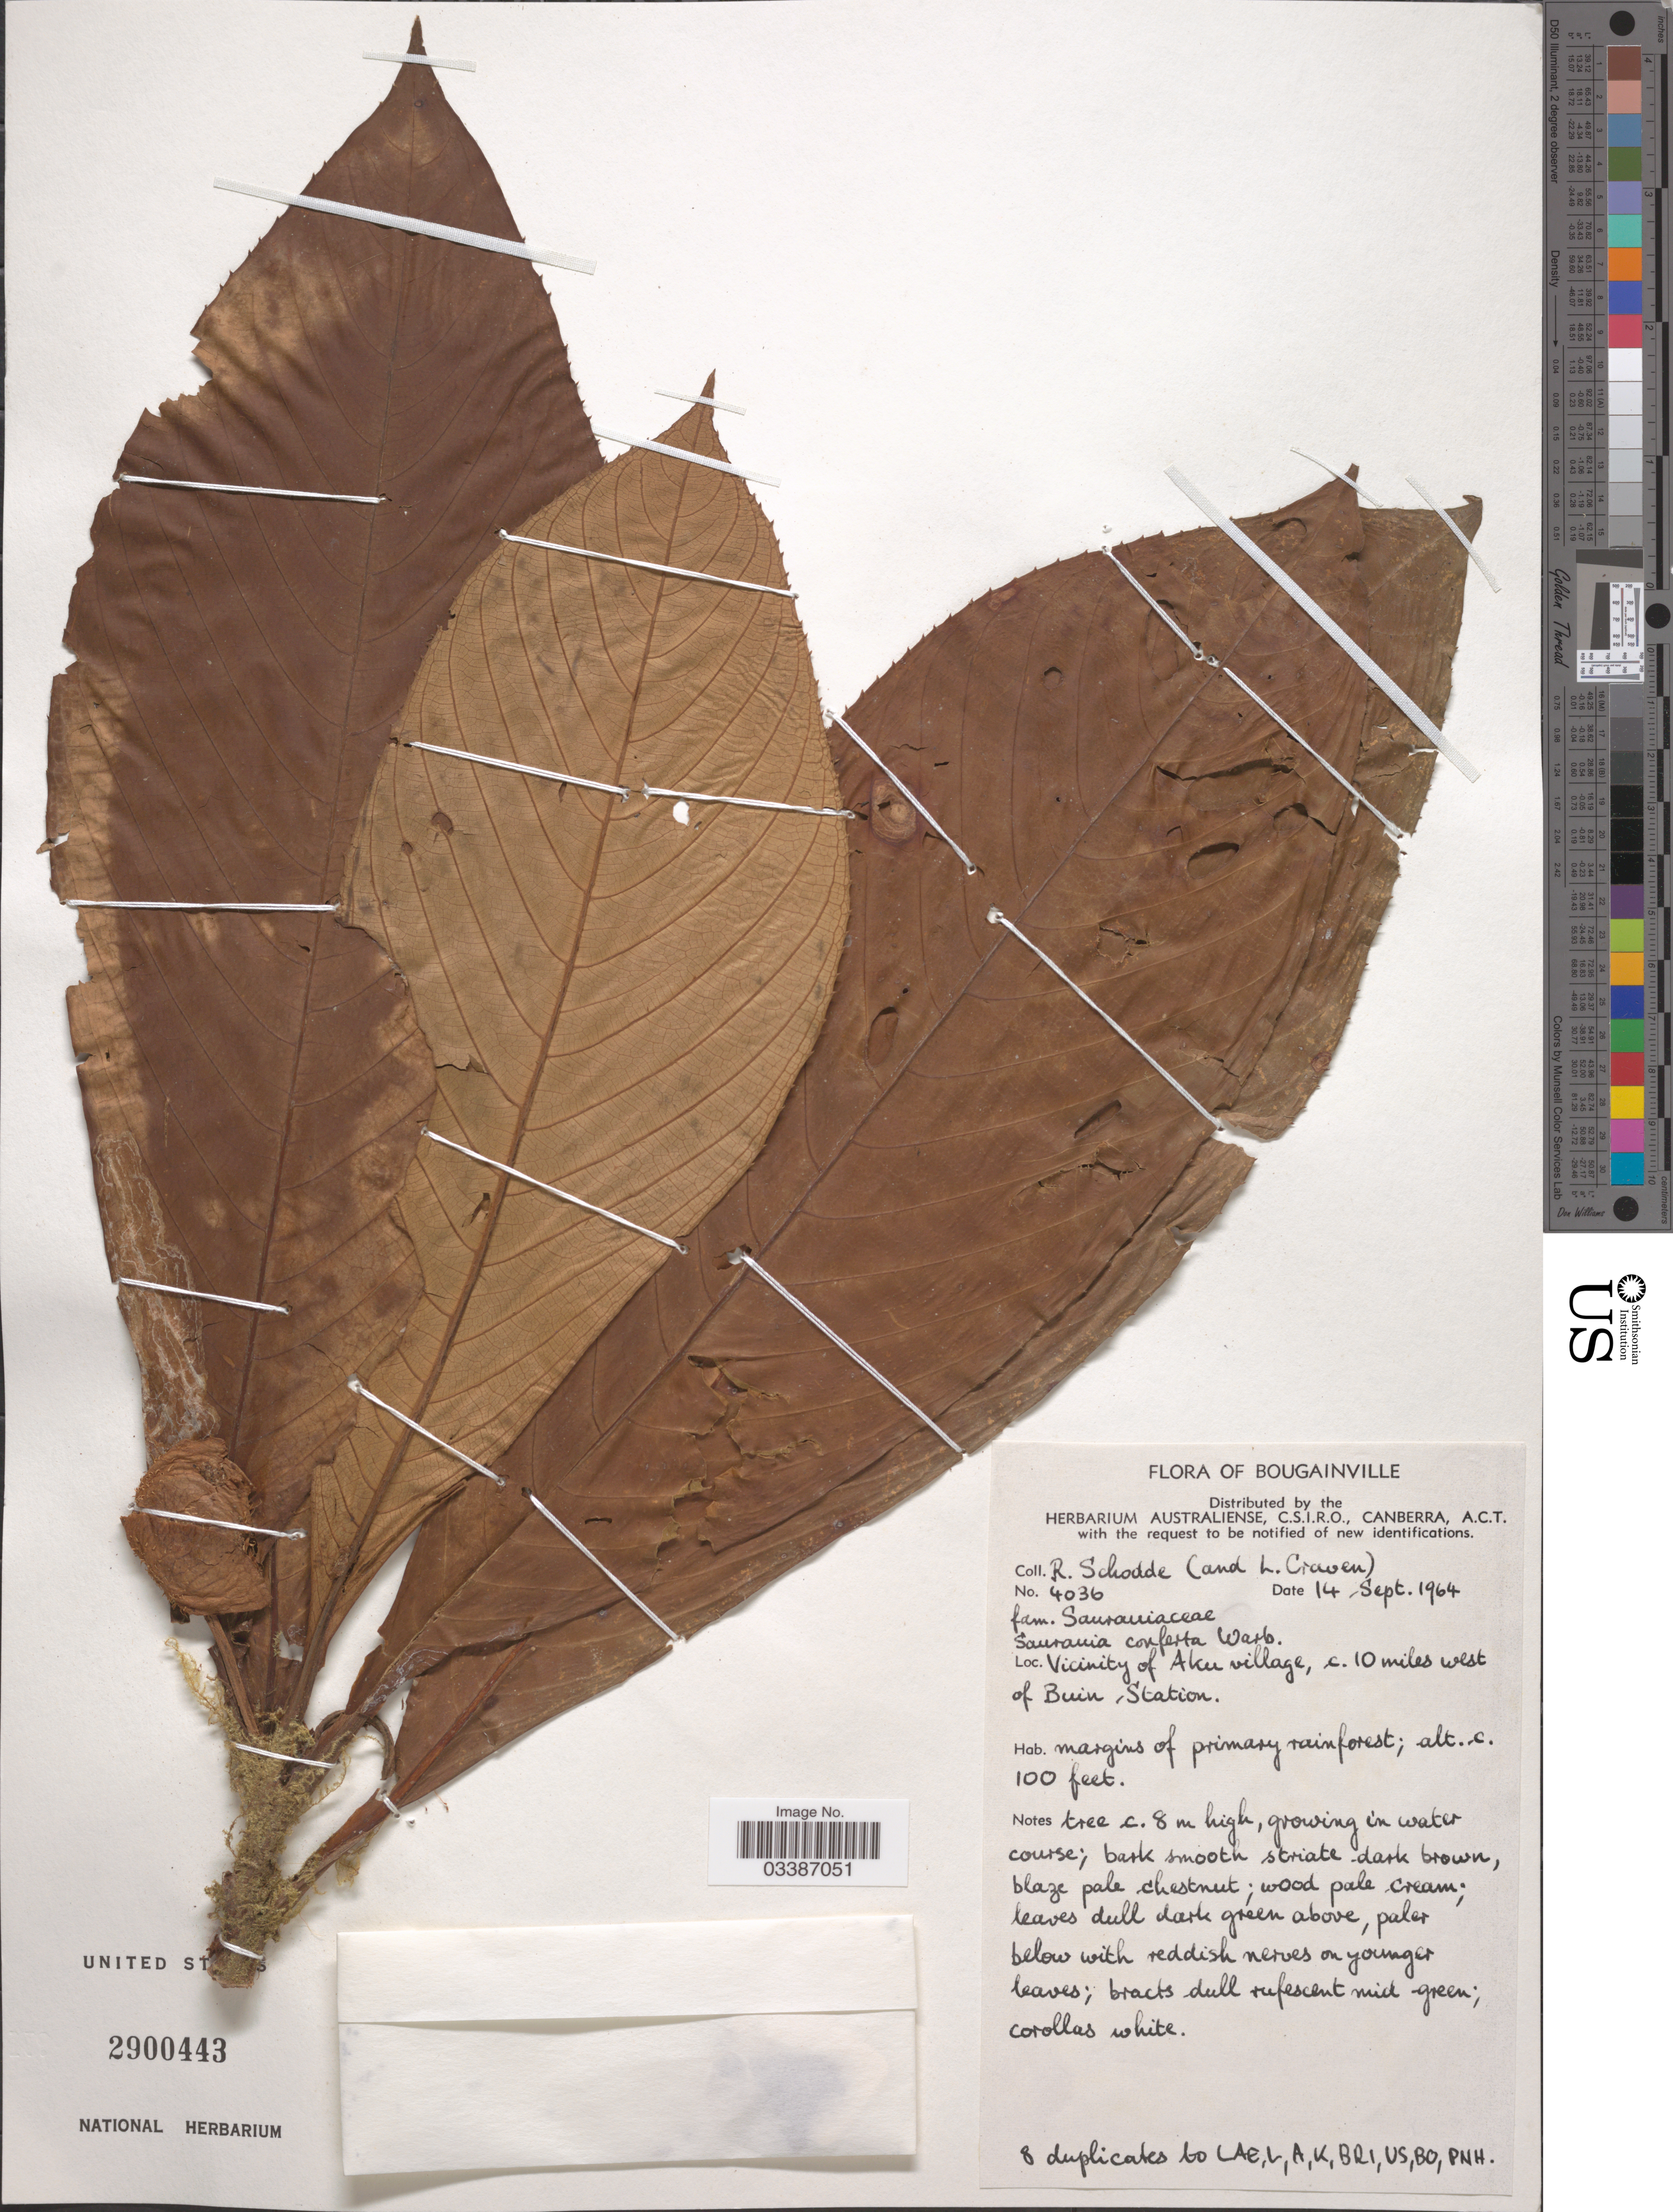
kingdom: Plantae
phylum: Tracheophyta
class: Magnoliopsida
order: Ericales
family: Actinidiaceae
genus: Saurauia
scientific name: Saurauia conferta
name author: Warb.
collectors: R. Schodde & L. A. Craven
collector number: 4036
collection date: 1964-09-14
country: Papua New Guinea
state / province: Bougainville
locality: Vicinity of Aku village, c. 10 miles west of Buin Station.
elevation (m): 30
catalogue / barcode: US 2900443